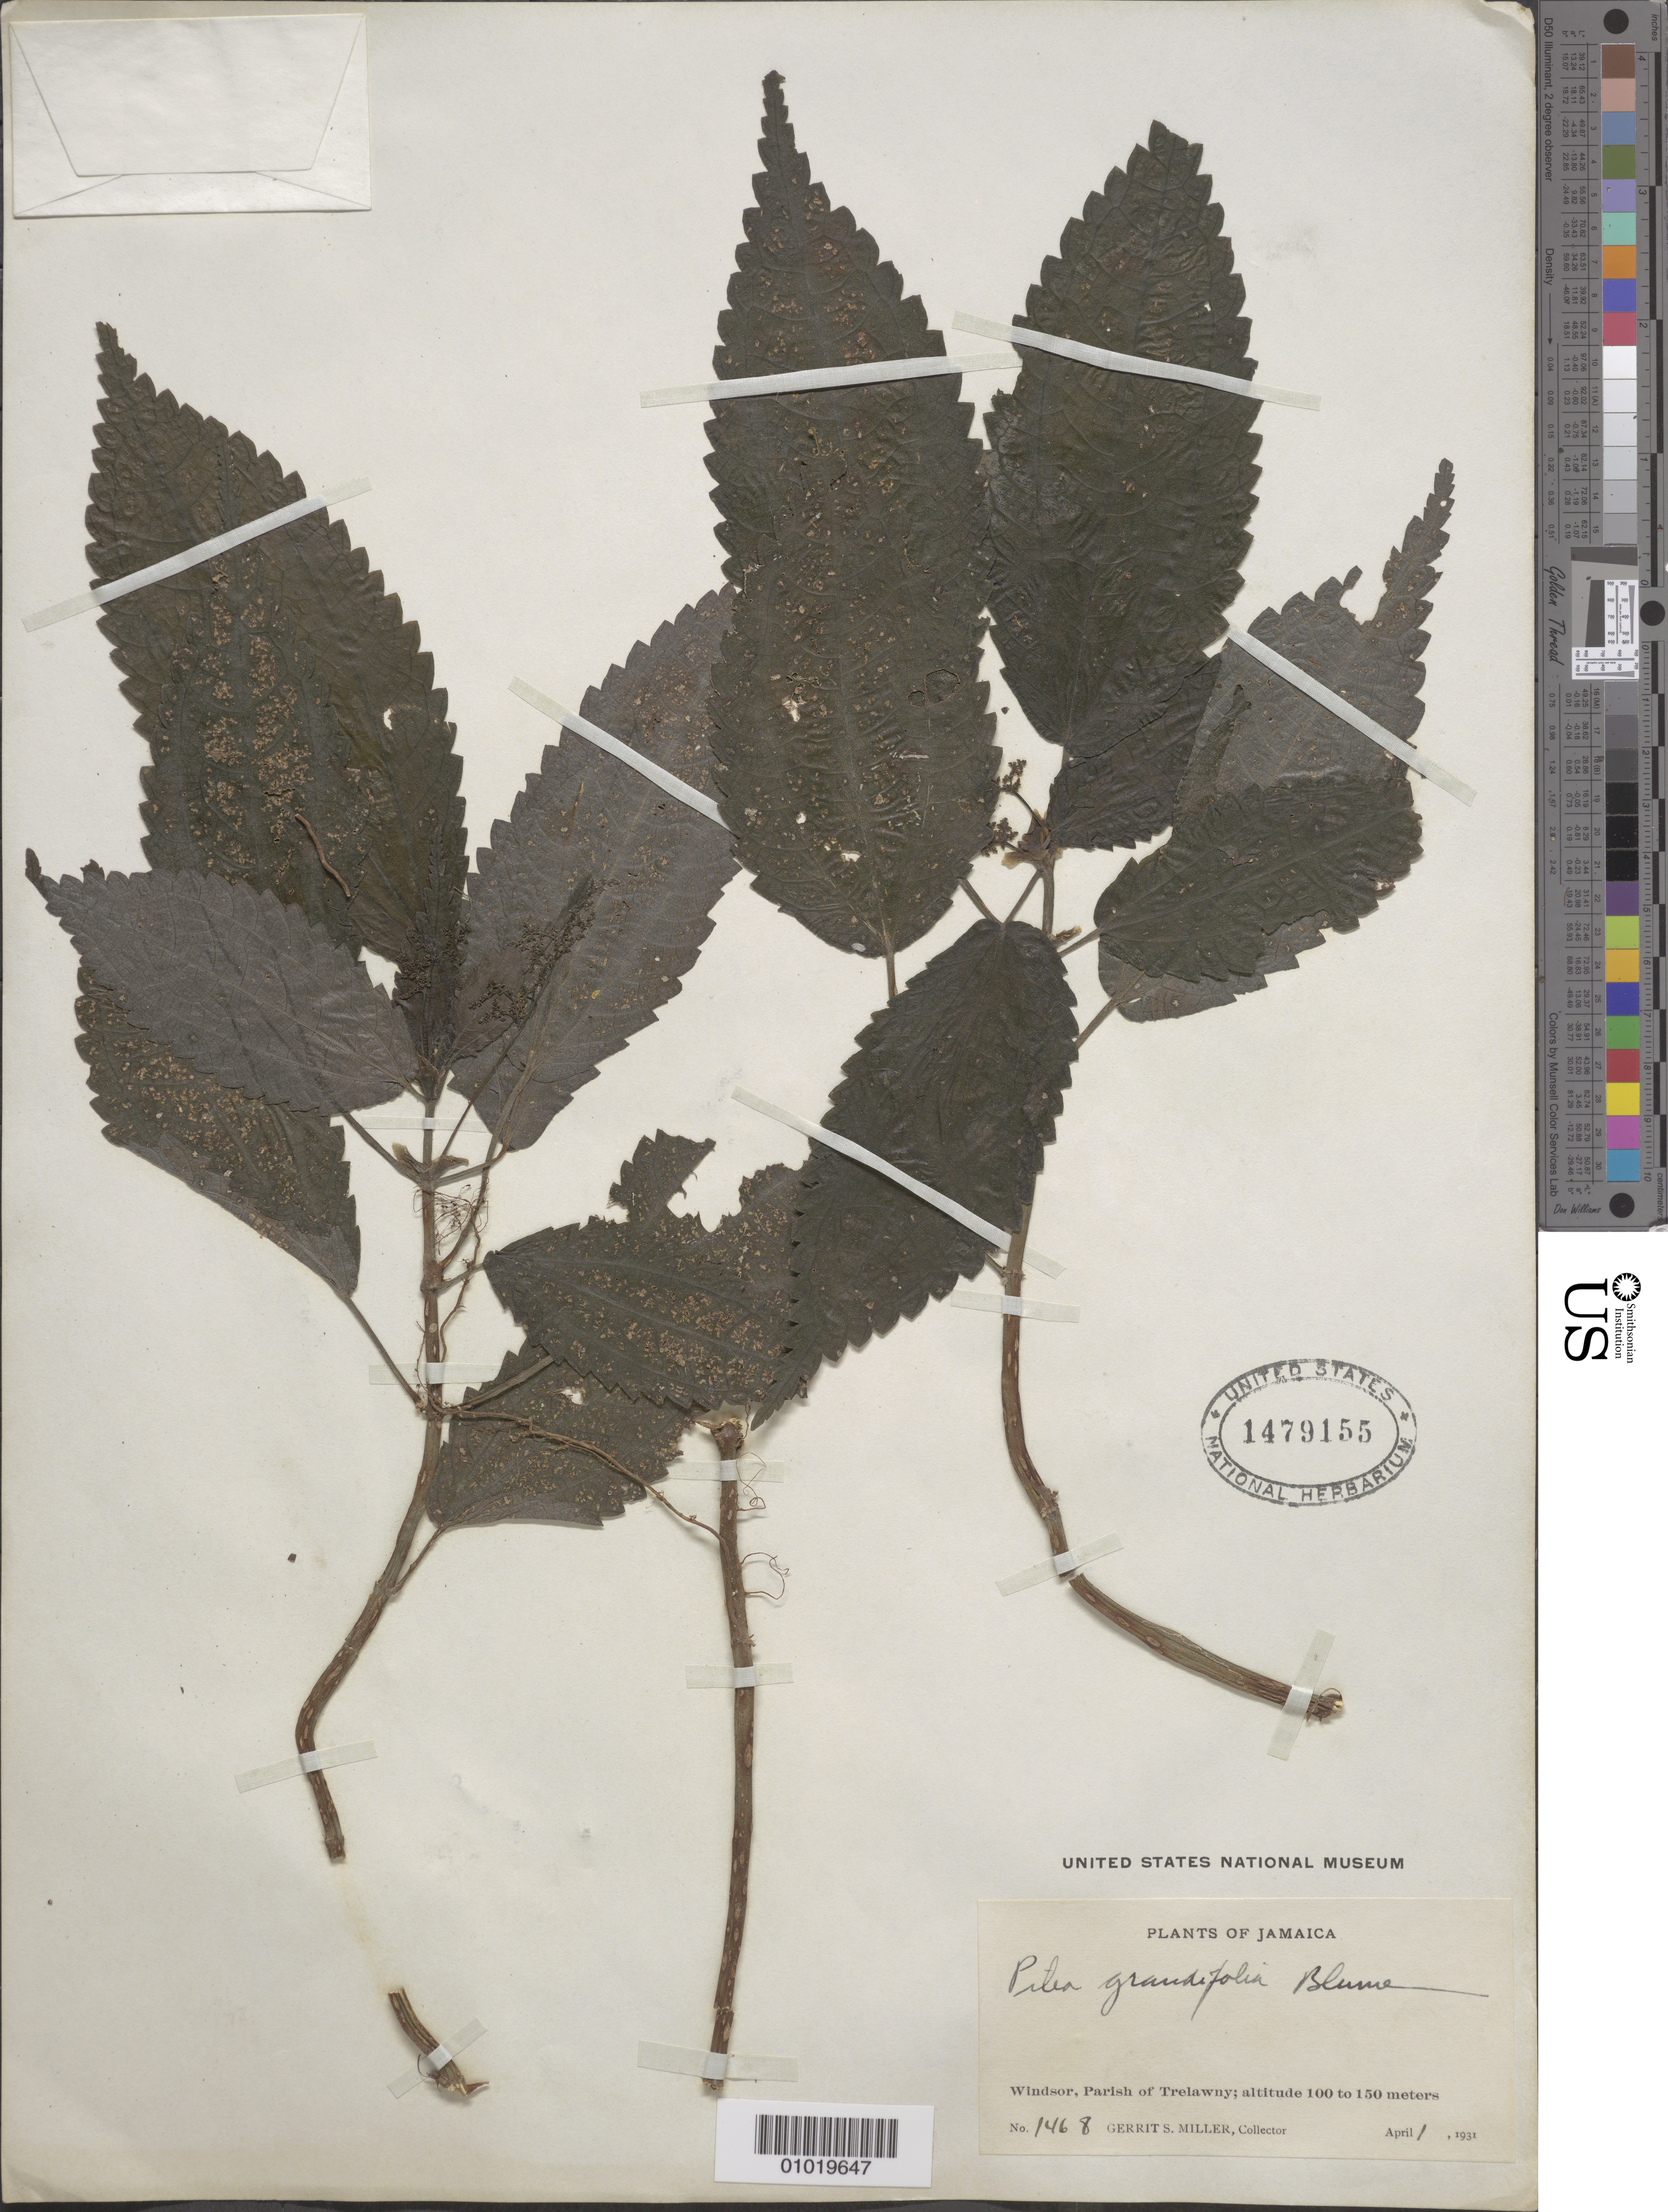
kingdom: Plantae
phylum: Tracheophyta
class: Magnoliopsida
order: Rosales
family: Urticaceae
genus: Pilea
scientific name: Pilea grandifolia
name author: (L.) Blume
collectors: G. S. Miller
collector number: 1468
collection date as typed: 01 Apr 1931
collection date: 1931-04-01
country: Jamaica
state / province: Trelawny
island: Jamaica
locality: Windsor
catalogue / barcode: US 1479155